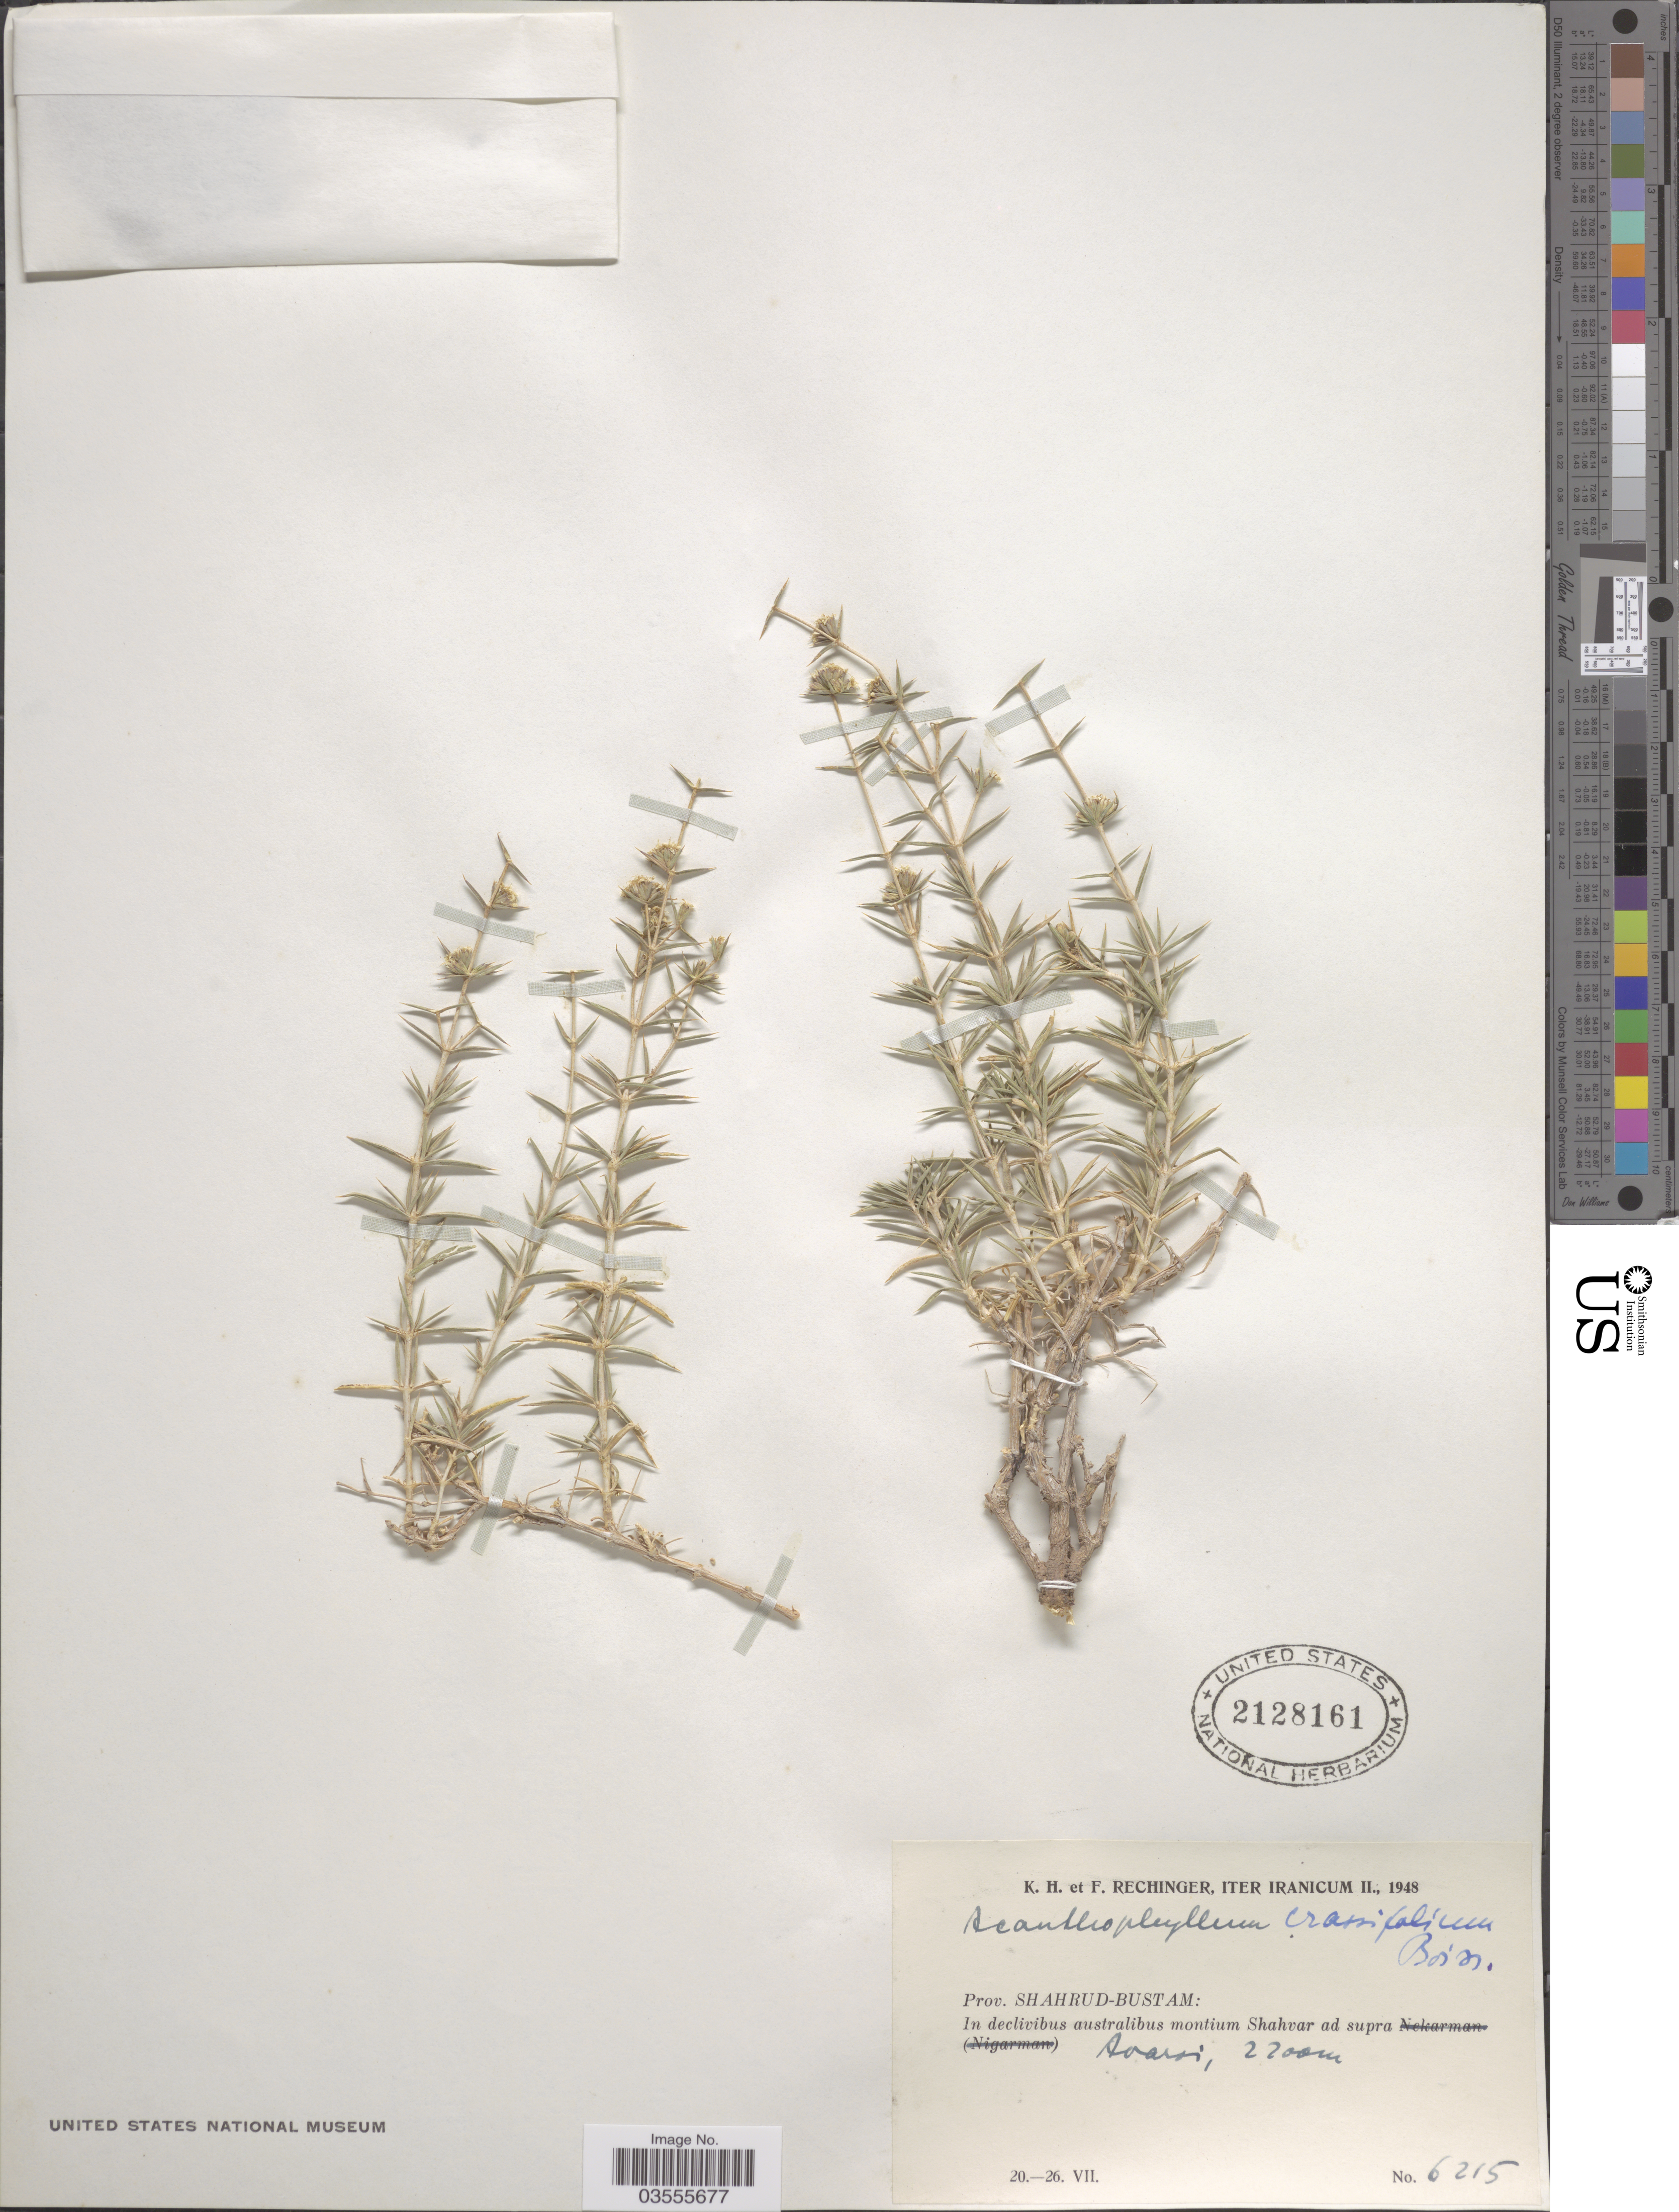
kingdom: Plantae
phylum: Tracheophyta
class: Magnoliopsida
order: Caryophyllales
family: Caryophyllaceae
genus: Acanthophyllum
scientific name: Acanthophyllum crassifolium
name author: Boiss.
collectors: K. H. Rechinger & F. Rechinger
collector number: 6215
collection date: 1948-07-20/1948-07-26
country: Iran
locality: Prov. Shahrud-Bustam: In declivibus australibus montium Shahvar ad supra Avaroi.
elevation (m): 2200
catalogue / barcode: US 2128161